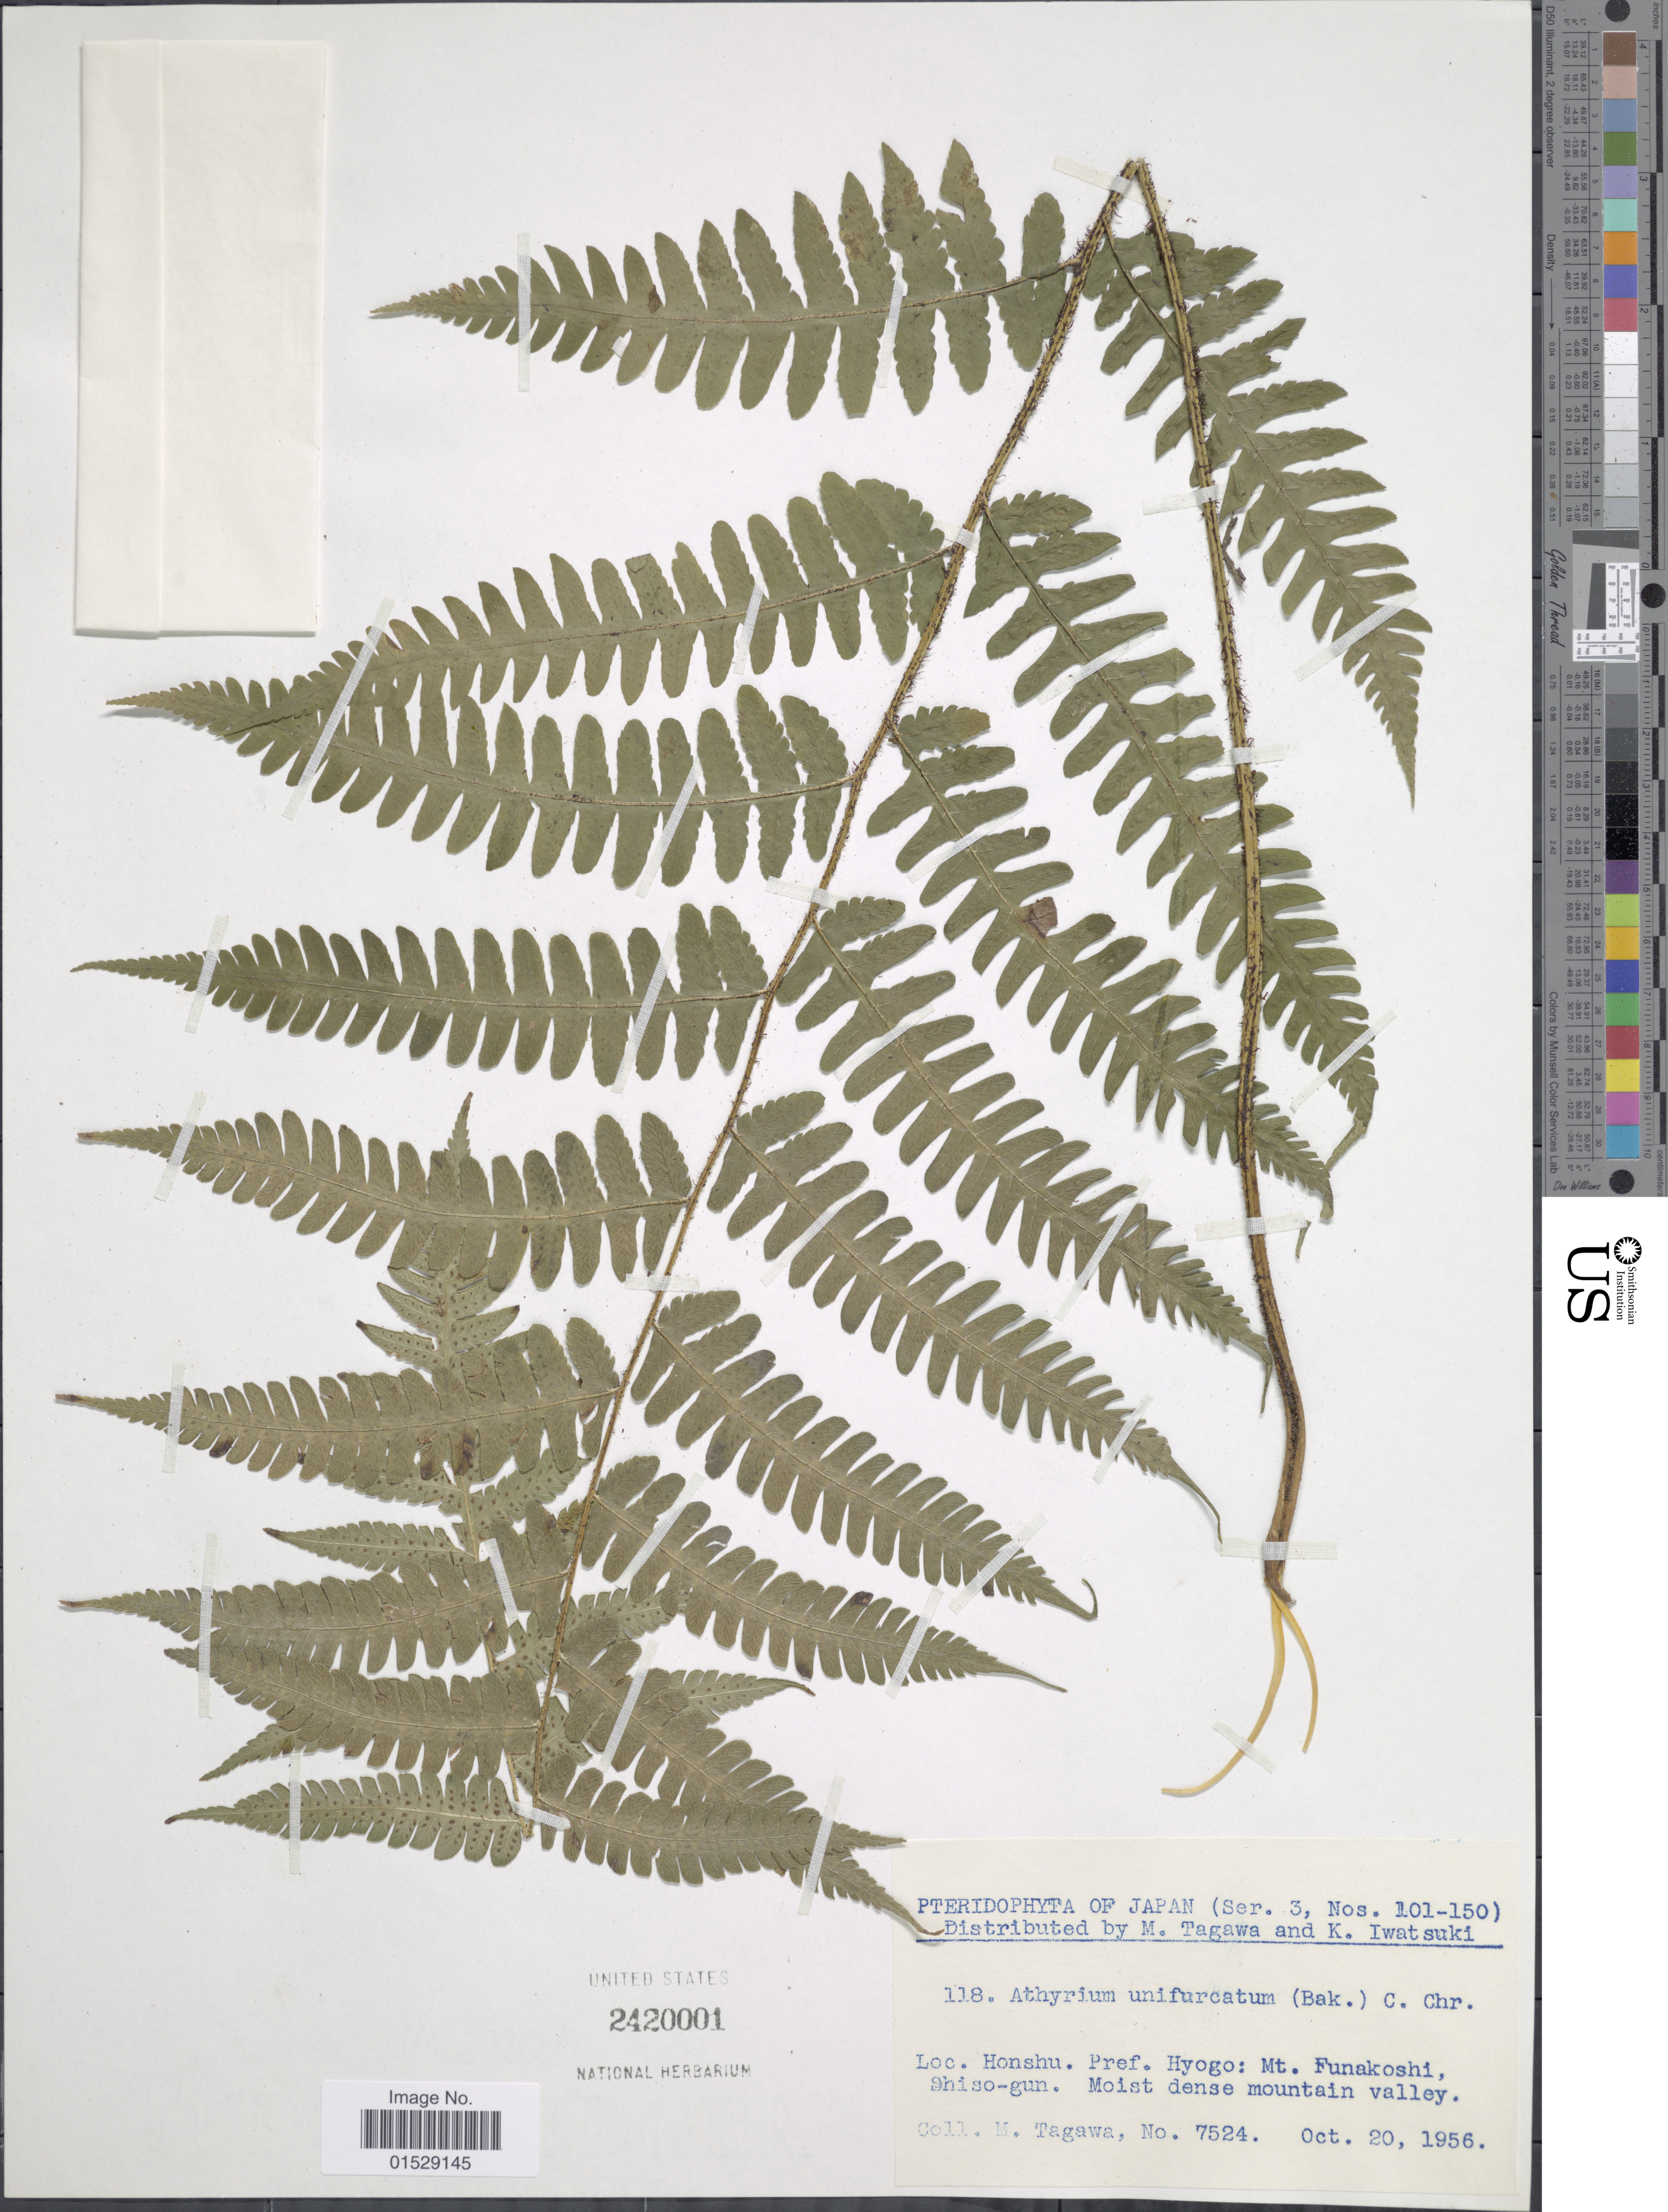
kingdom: Plantae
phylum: Tracheophyta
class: Polypodiopsida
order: Polypodiales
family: Athyriaceae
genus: Deparia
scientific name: Deparia unifurcata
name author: (Baker) M. Kato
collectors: M. Tagawa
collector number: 7524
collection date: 1956-10-20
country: Japan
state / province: Hyogo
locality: Honshu. Pref. Hyogo: Mt. Funakoshi, Shiso-gun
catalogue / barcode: US 2420001